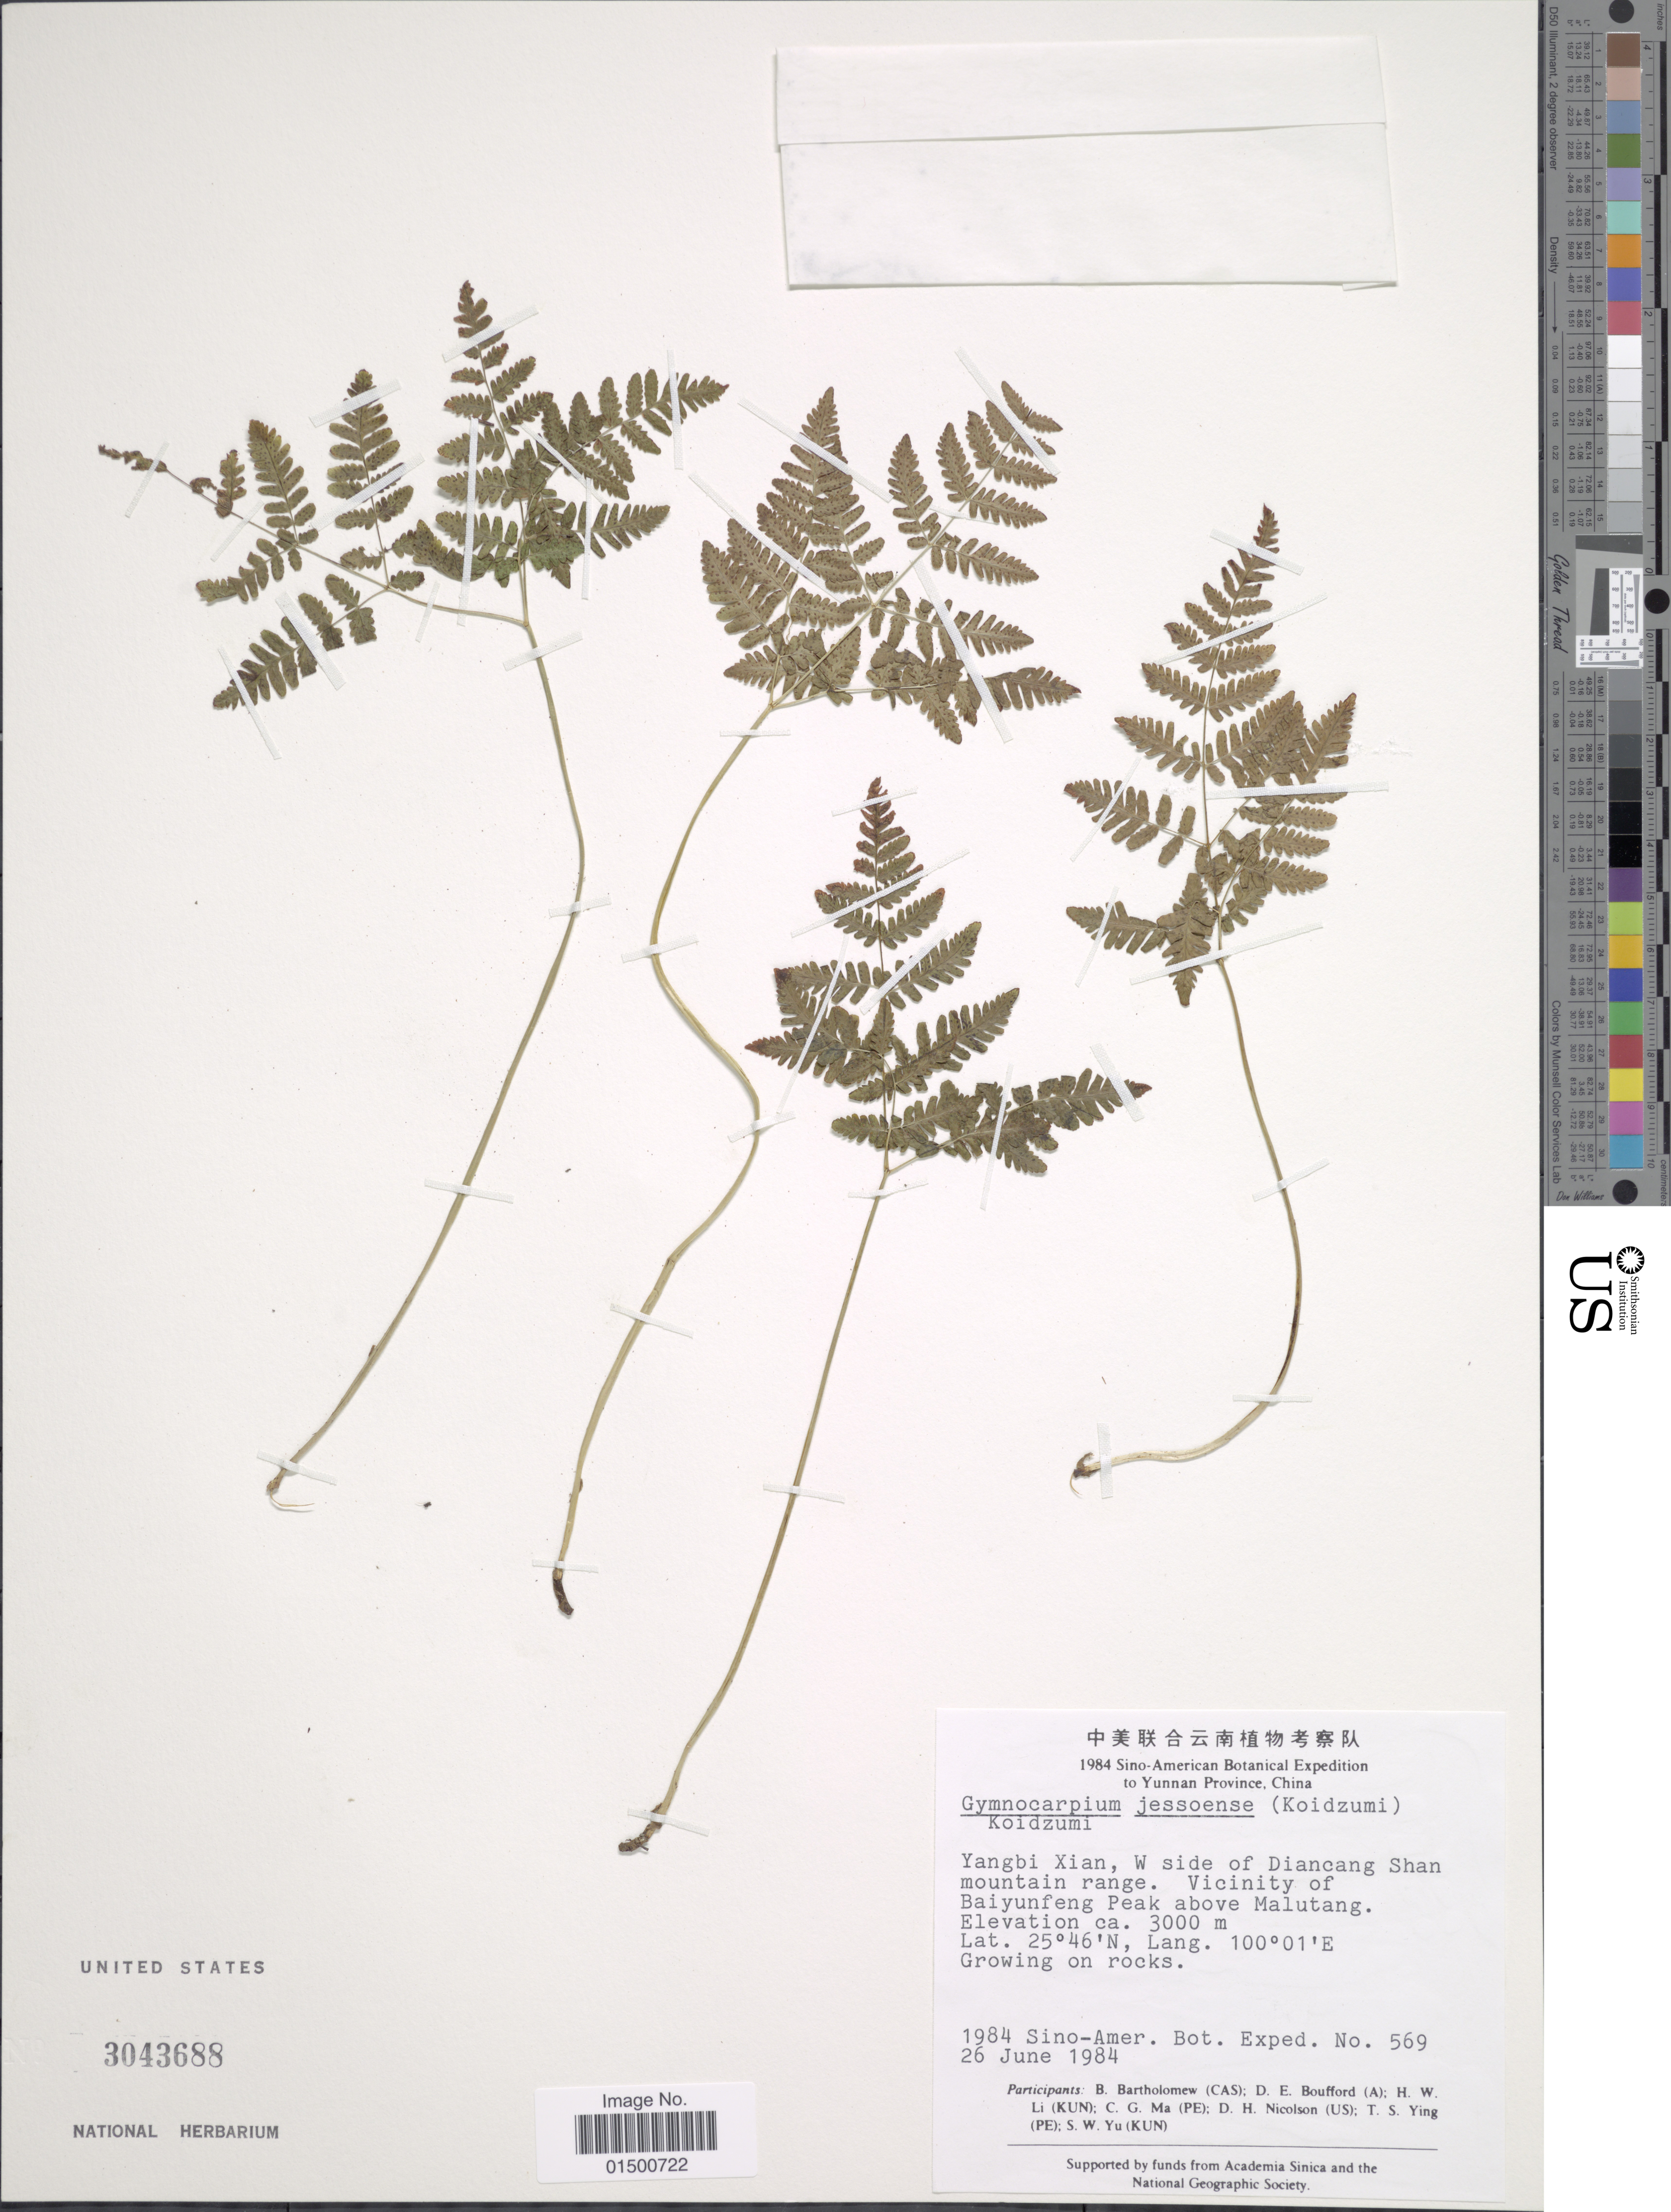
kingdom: Plantae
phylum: Tracheophyta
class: Polypodiopsida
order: Polypodiales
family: Cystopteridaceae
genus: Gymnocarpium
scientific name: Gymnocarpium jessoense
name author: (Koidz.) Koidz.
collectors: Sino-Amer. Bot. Exped. 1984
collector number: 569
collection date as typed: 1984 Sino-Amer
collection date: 1984-06-26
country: China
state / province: Yunnan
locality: Yangbi Xian, W side of Diancang Shan mountain range, Vicinity of Baiyungfeng Peak above Malutang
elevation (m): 3000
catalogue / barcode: US 3043688